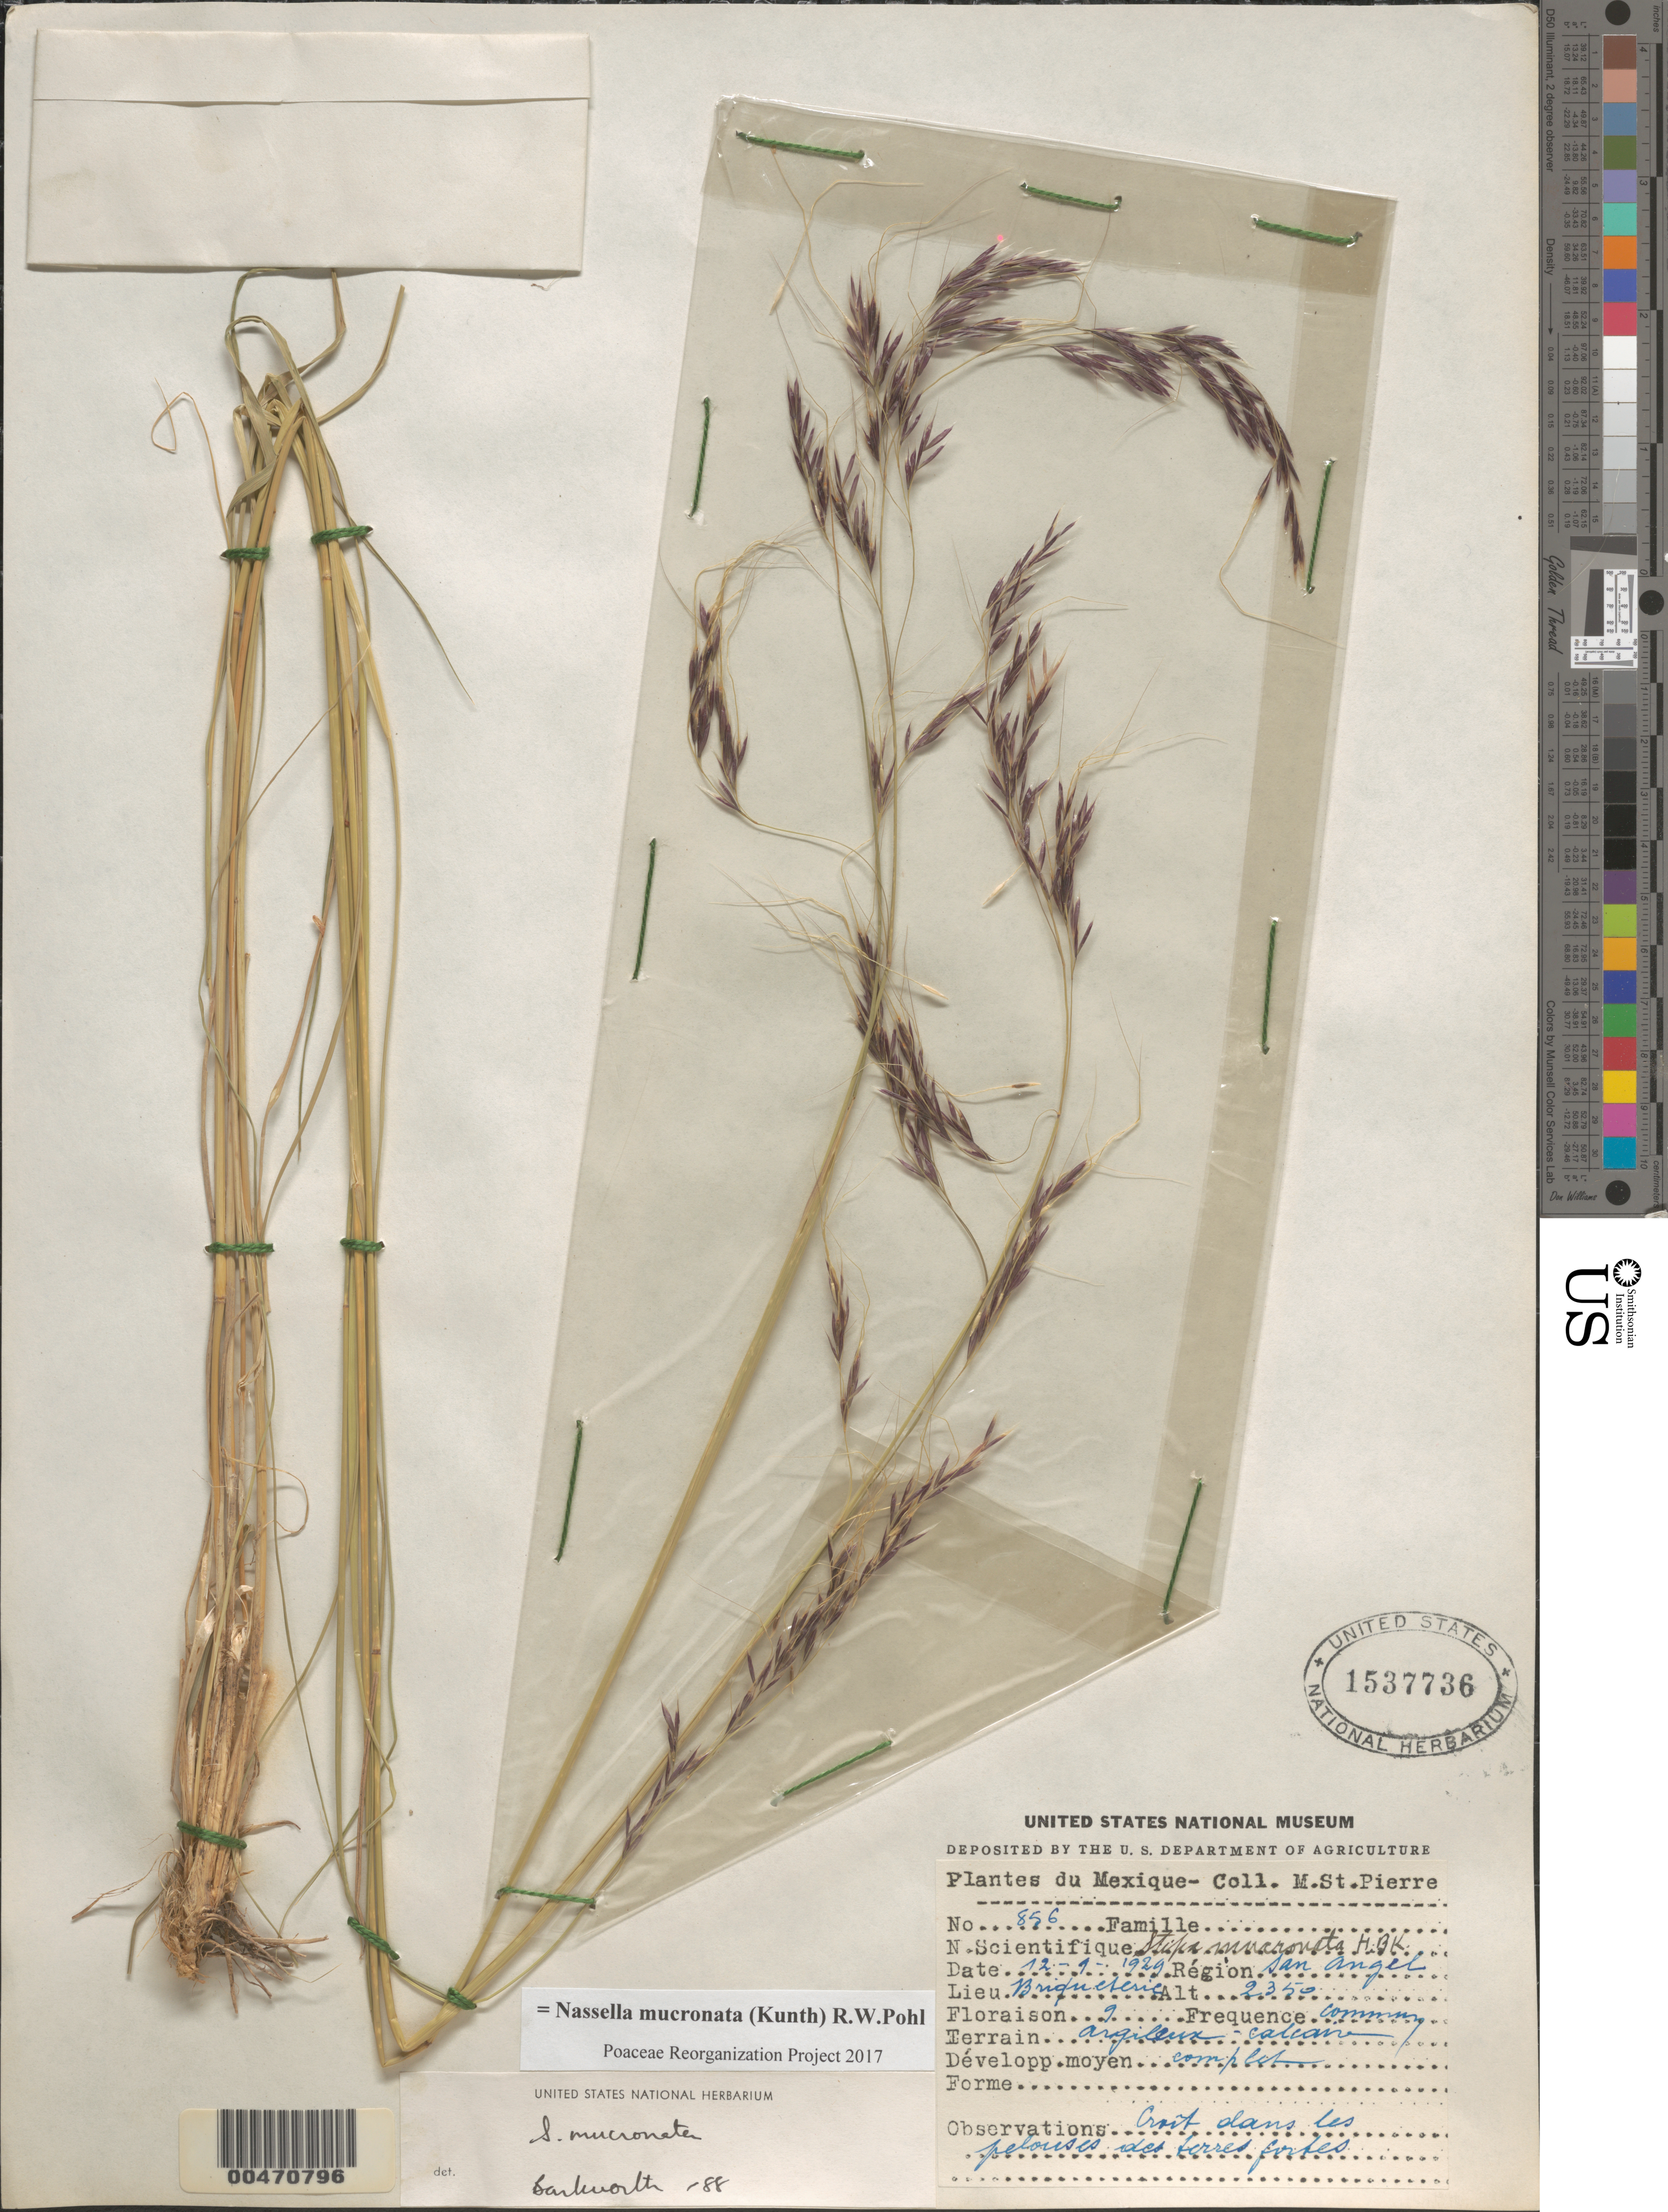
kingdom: Plantae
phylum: Tracheophyta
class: Liliopsida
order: Poales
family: Poaceae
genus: Nassella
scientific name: Nassella mucronata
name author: (Kunth) R.W. Pohl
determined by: Poaceae Reorganization Project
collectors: M. Saint-Pierre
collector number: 856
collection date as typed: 12 Jan 1929 or 1 Dec 1929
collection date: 1929-01-12 or 1929-12-01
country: Mexico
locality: San Angel, briqueterie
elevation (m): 2350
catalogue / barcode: US 1537736